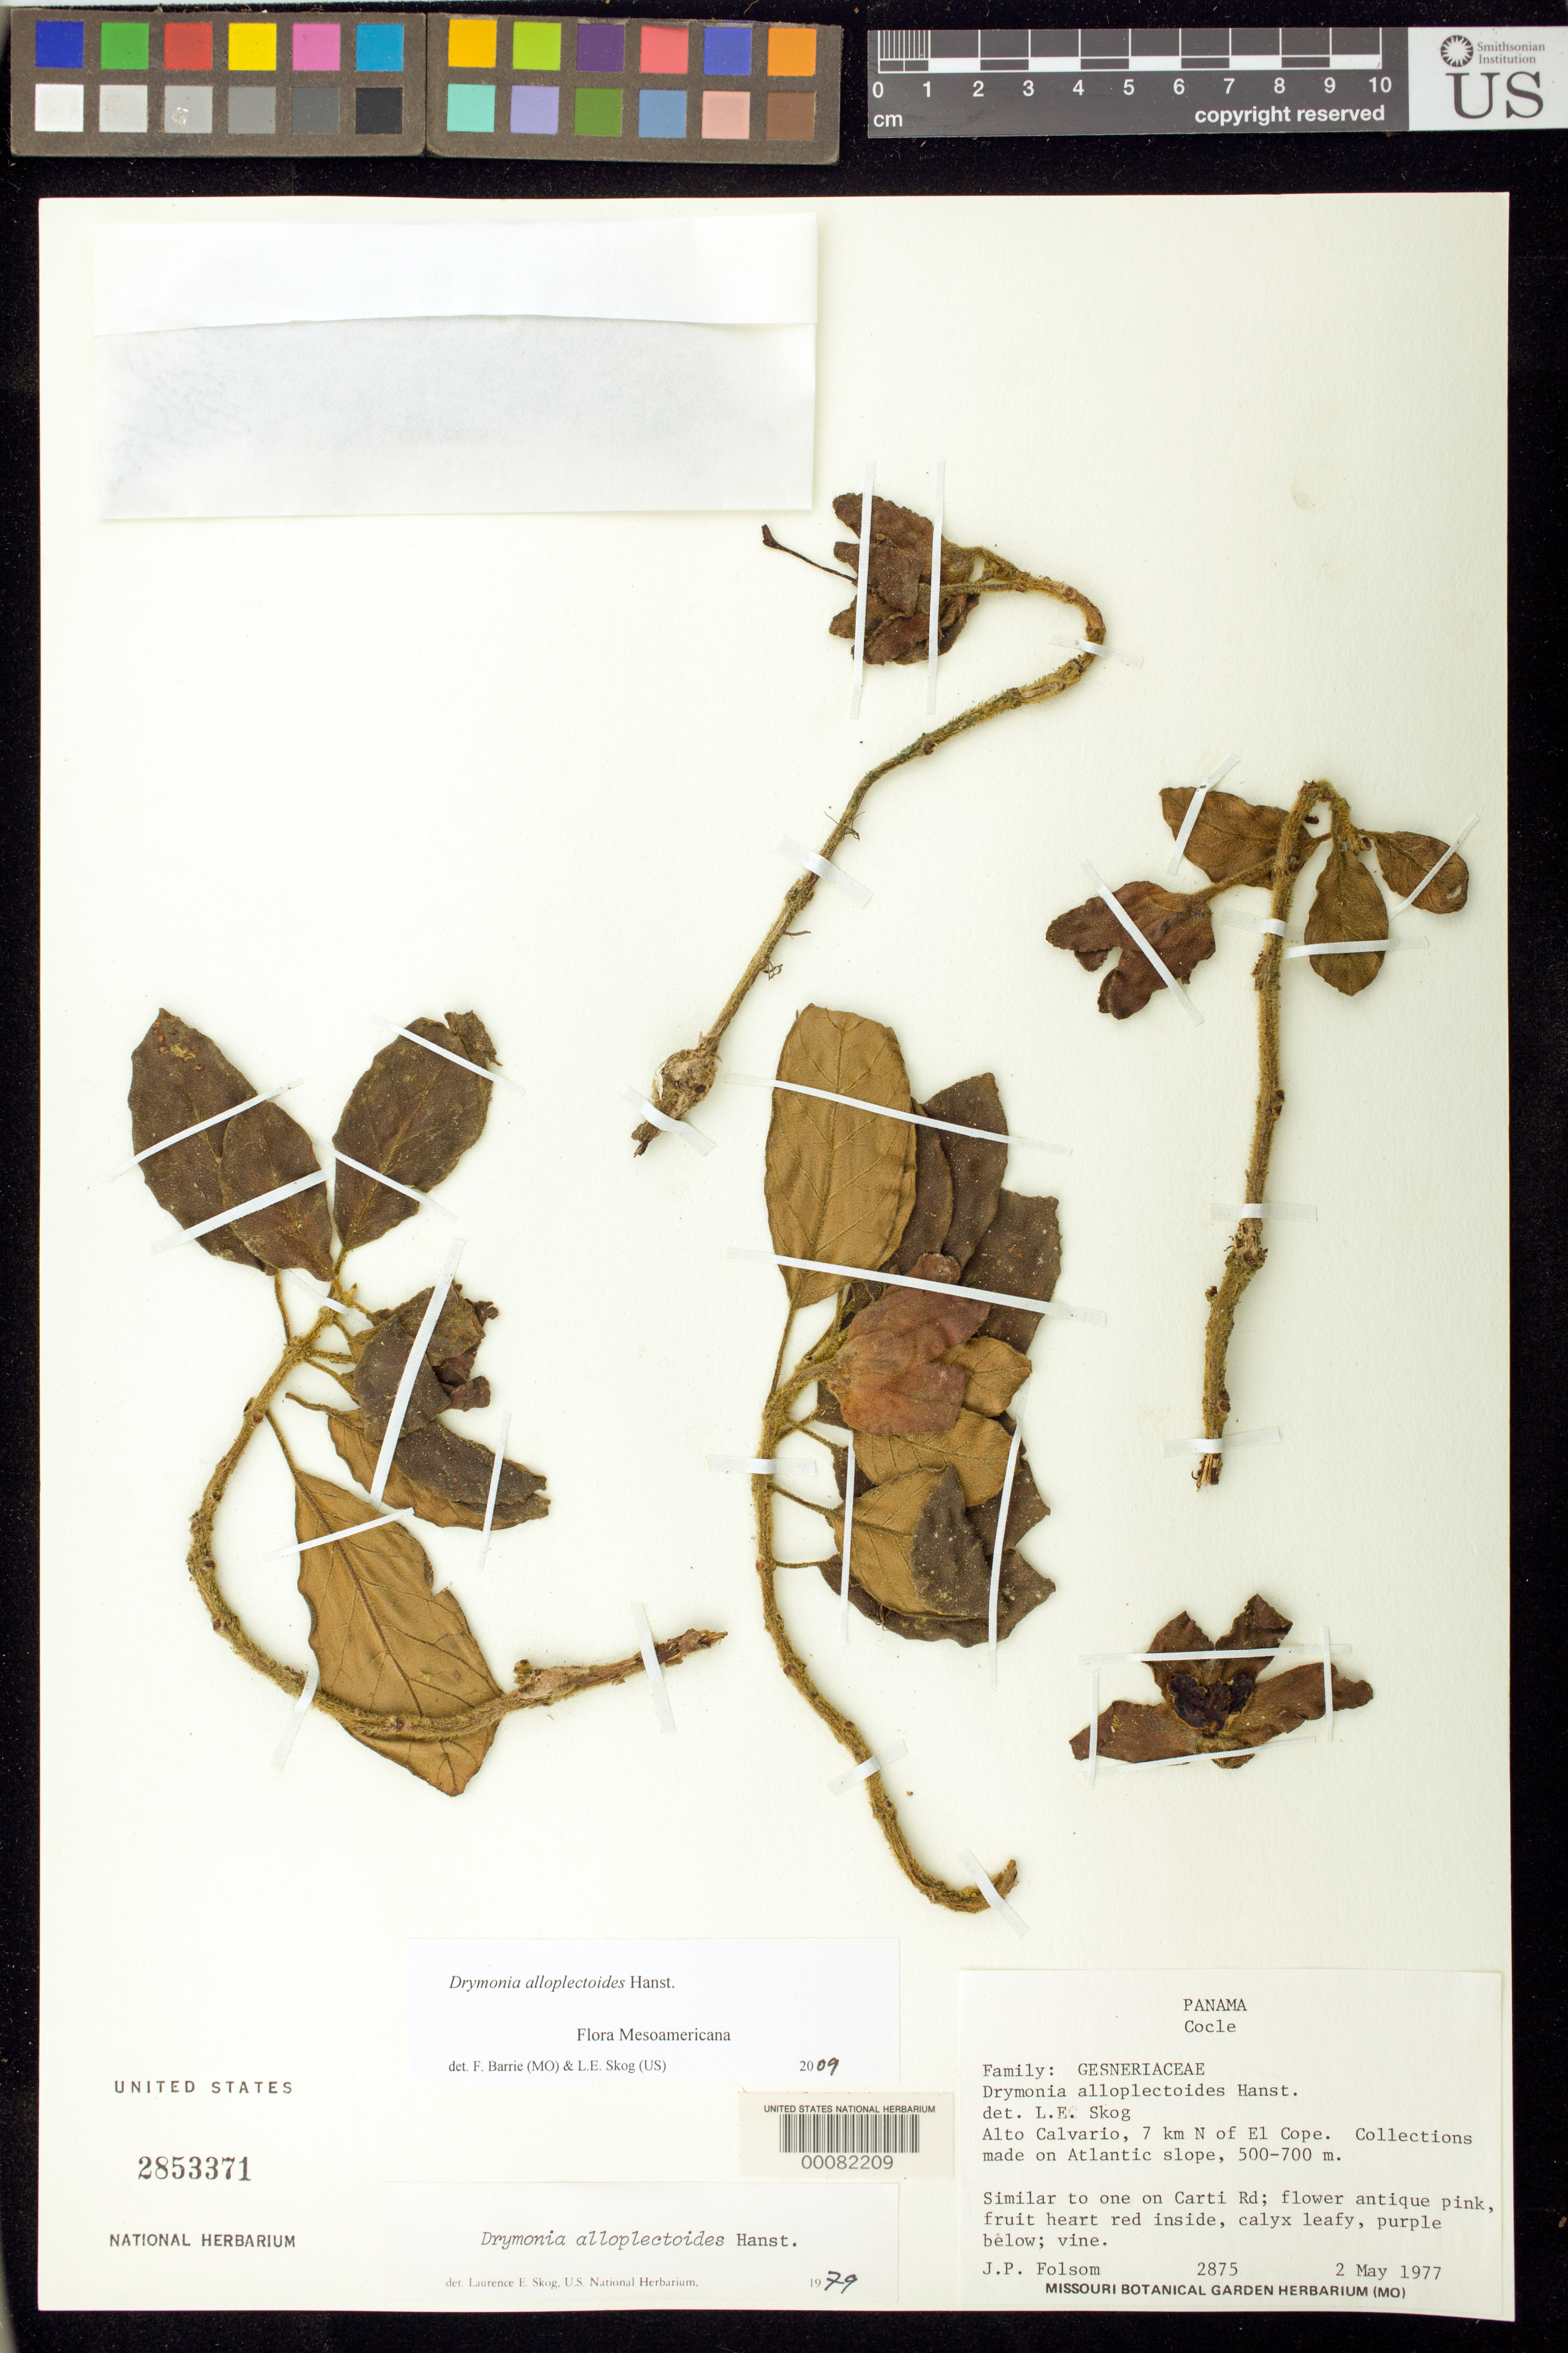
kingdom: Plantae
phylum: Tracheophyta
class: Magnoliopsida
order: Lamiales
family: Gesneriaceae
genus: Drymonia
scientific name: Drymonia alloplectoides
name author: Hanst.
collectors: J. P. Folsom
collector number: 2875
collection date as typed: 02 May 1977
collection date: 1977-05-02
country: Panama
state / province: Coclé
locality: Alto Calvario, 7 km N of El Cope, collections made on Atlantic slope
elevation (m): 500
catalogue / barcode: US 2853371